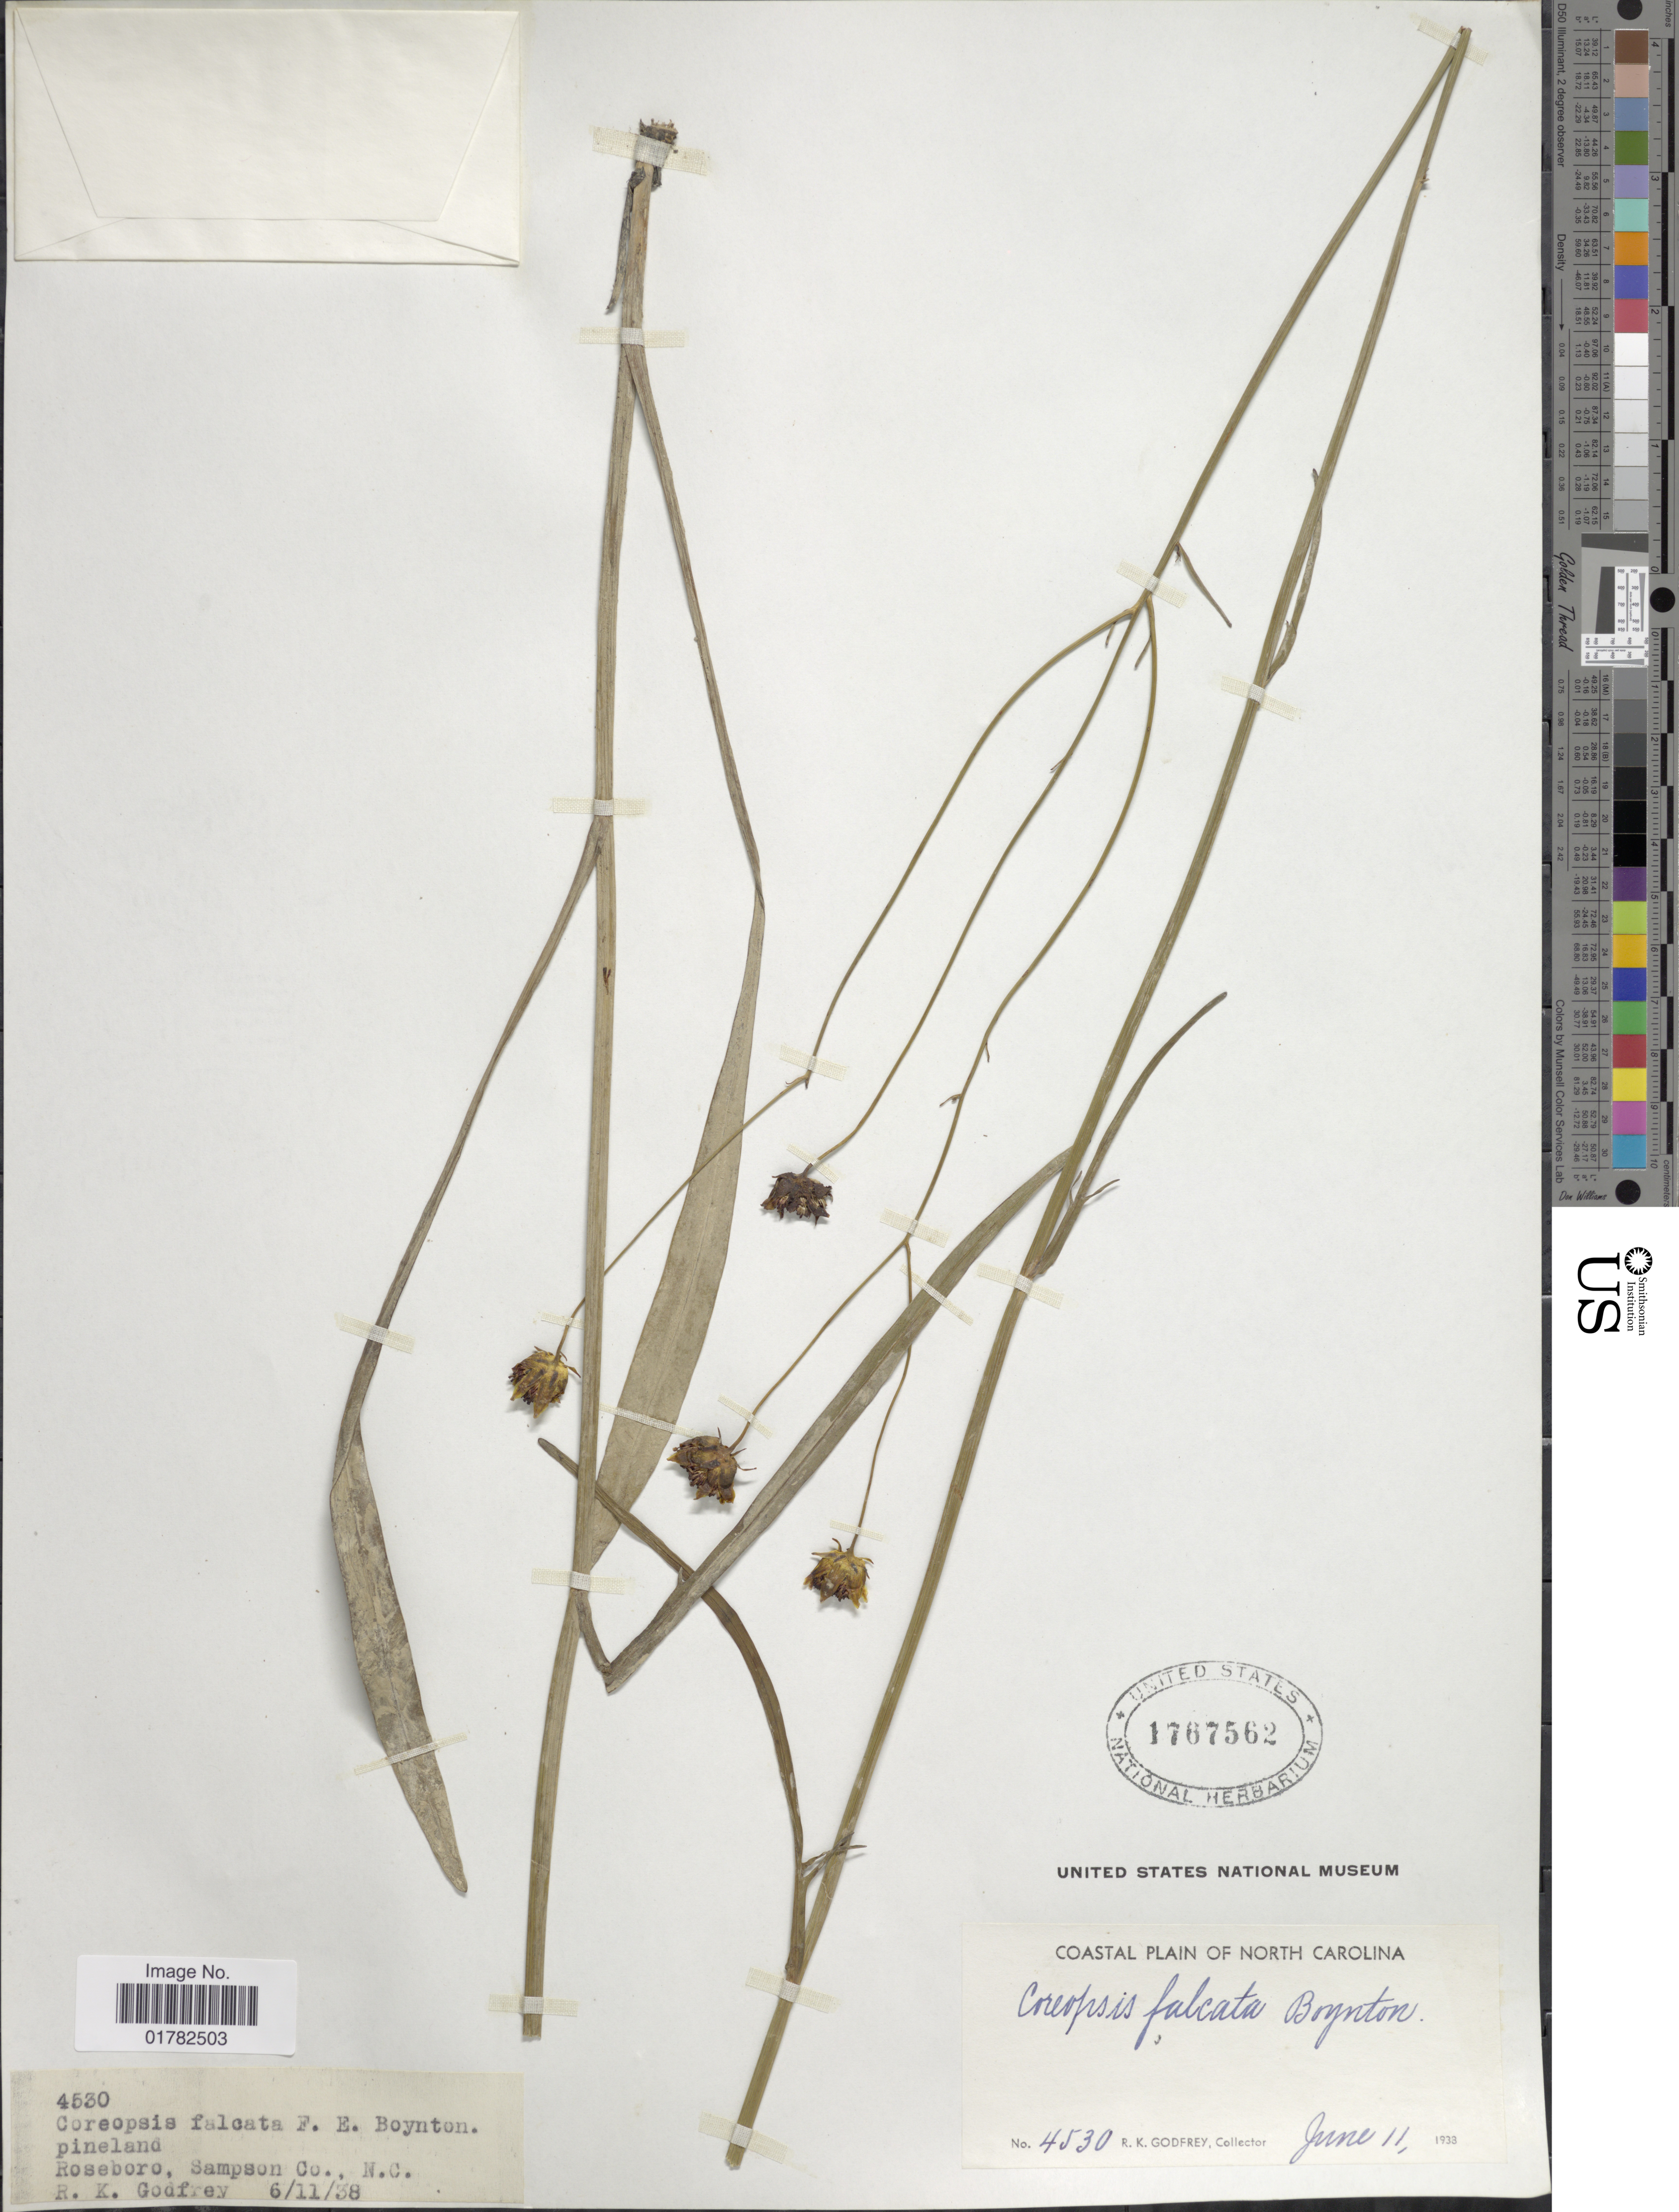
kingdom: Plantae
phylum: Tracheophyta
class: Magnoliopsida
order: Asterales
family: Asteraceae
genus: Coreopsis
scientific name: Coreopsis falcata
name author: F.E. Boynton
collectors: R. K. Godfrey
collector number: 4530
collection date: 1938-06-11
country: United States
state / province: North Carolina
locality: Coastal Plain, Pineland, Sampson Co.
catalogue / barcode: US 1767562